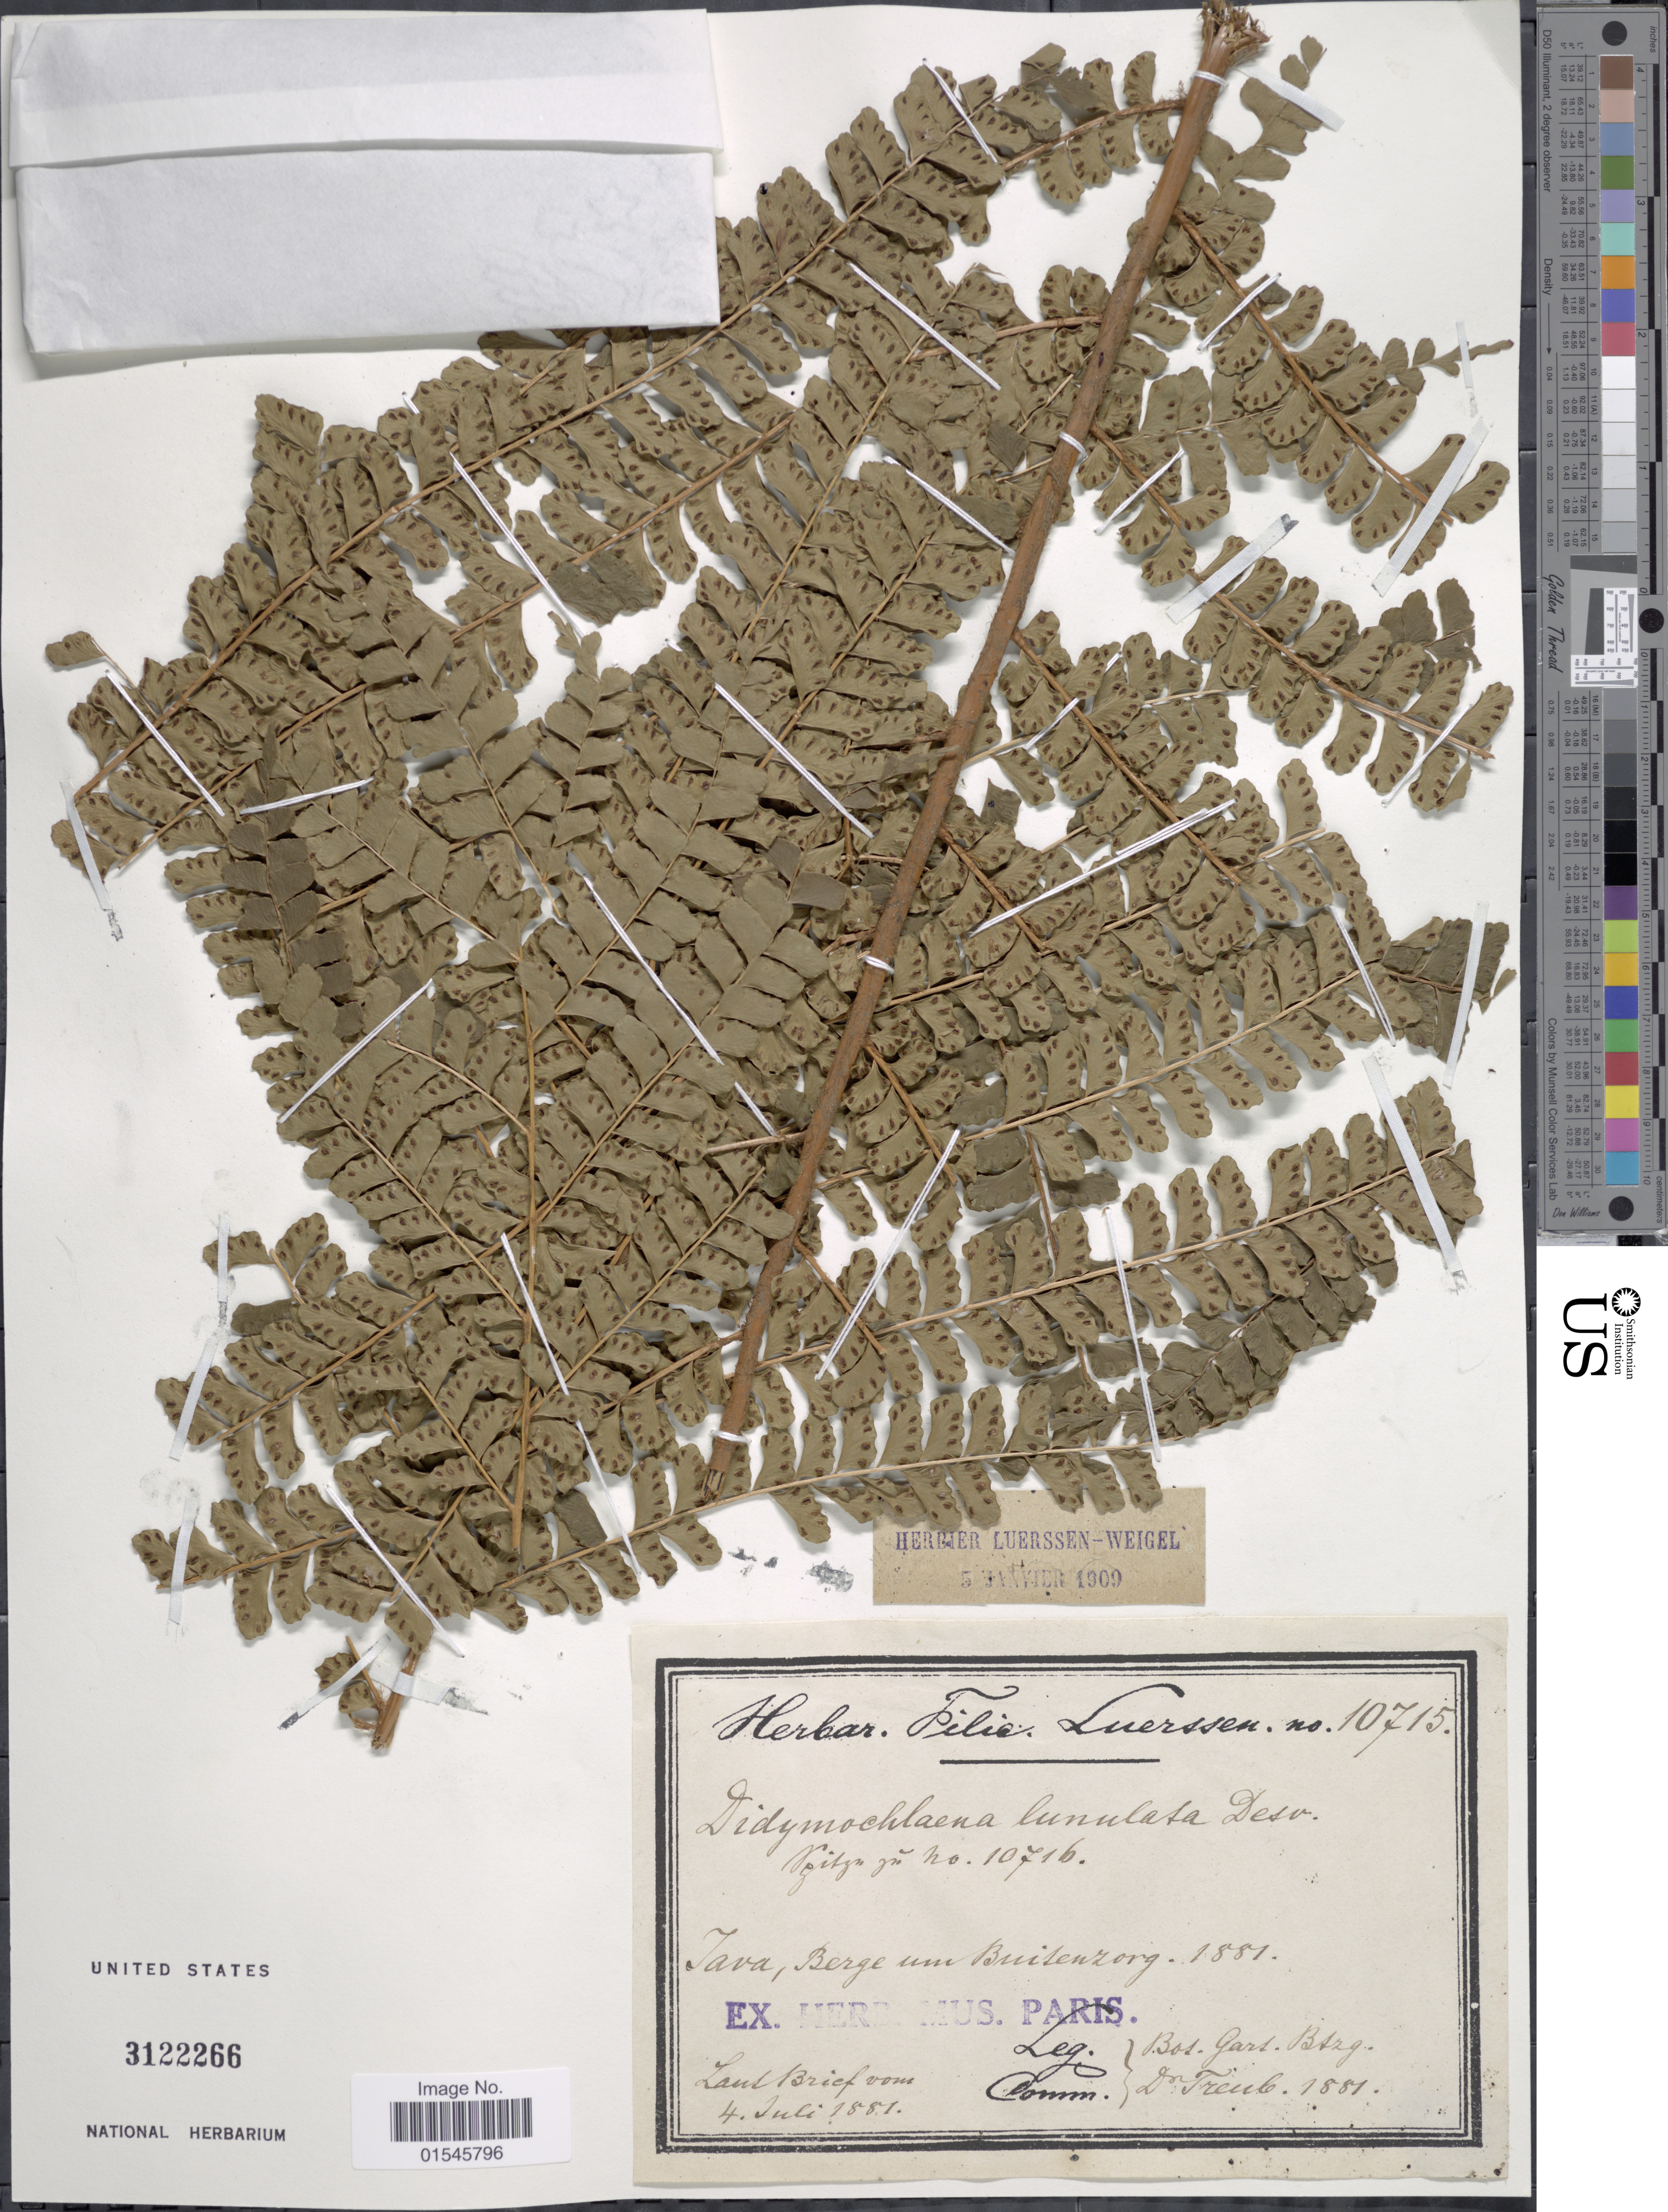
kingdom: Plantae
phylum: Tracheophyta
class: Polypodiopsida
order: Polypodiales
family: Didymochlaenaceae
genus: Didymochlaena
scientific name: Didymochlaena truncatula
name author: (Sw.) J. Sm.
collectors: Bot. Fard. Btzg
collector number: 10715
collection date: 1881-07-04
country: Indonesia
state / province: Java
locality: Berge um Buitenzorg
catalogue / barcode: US 3122266